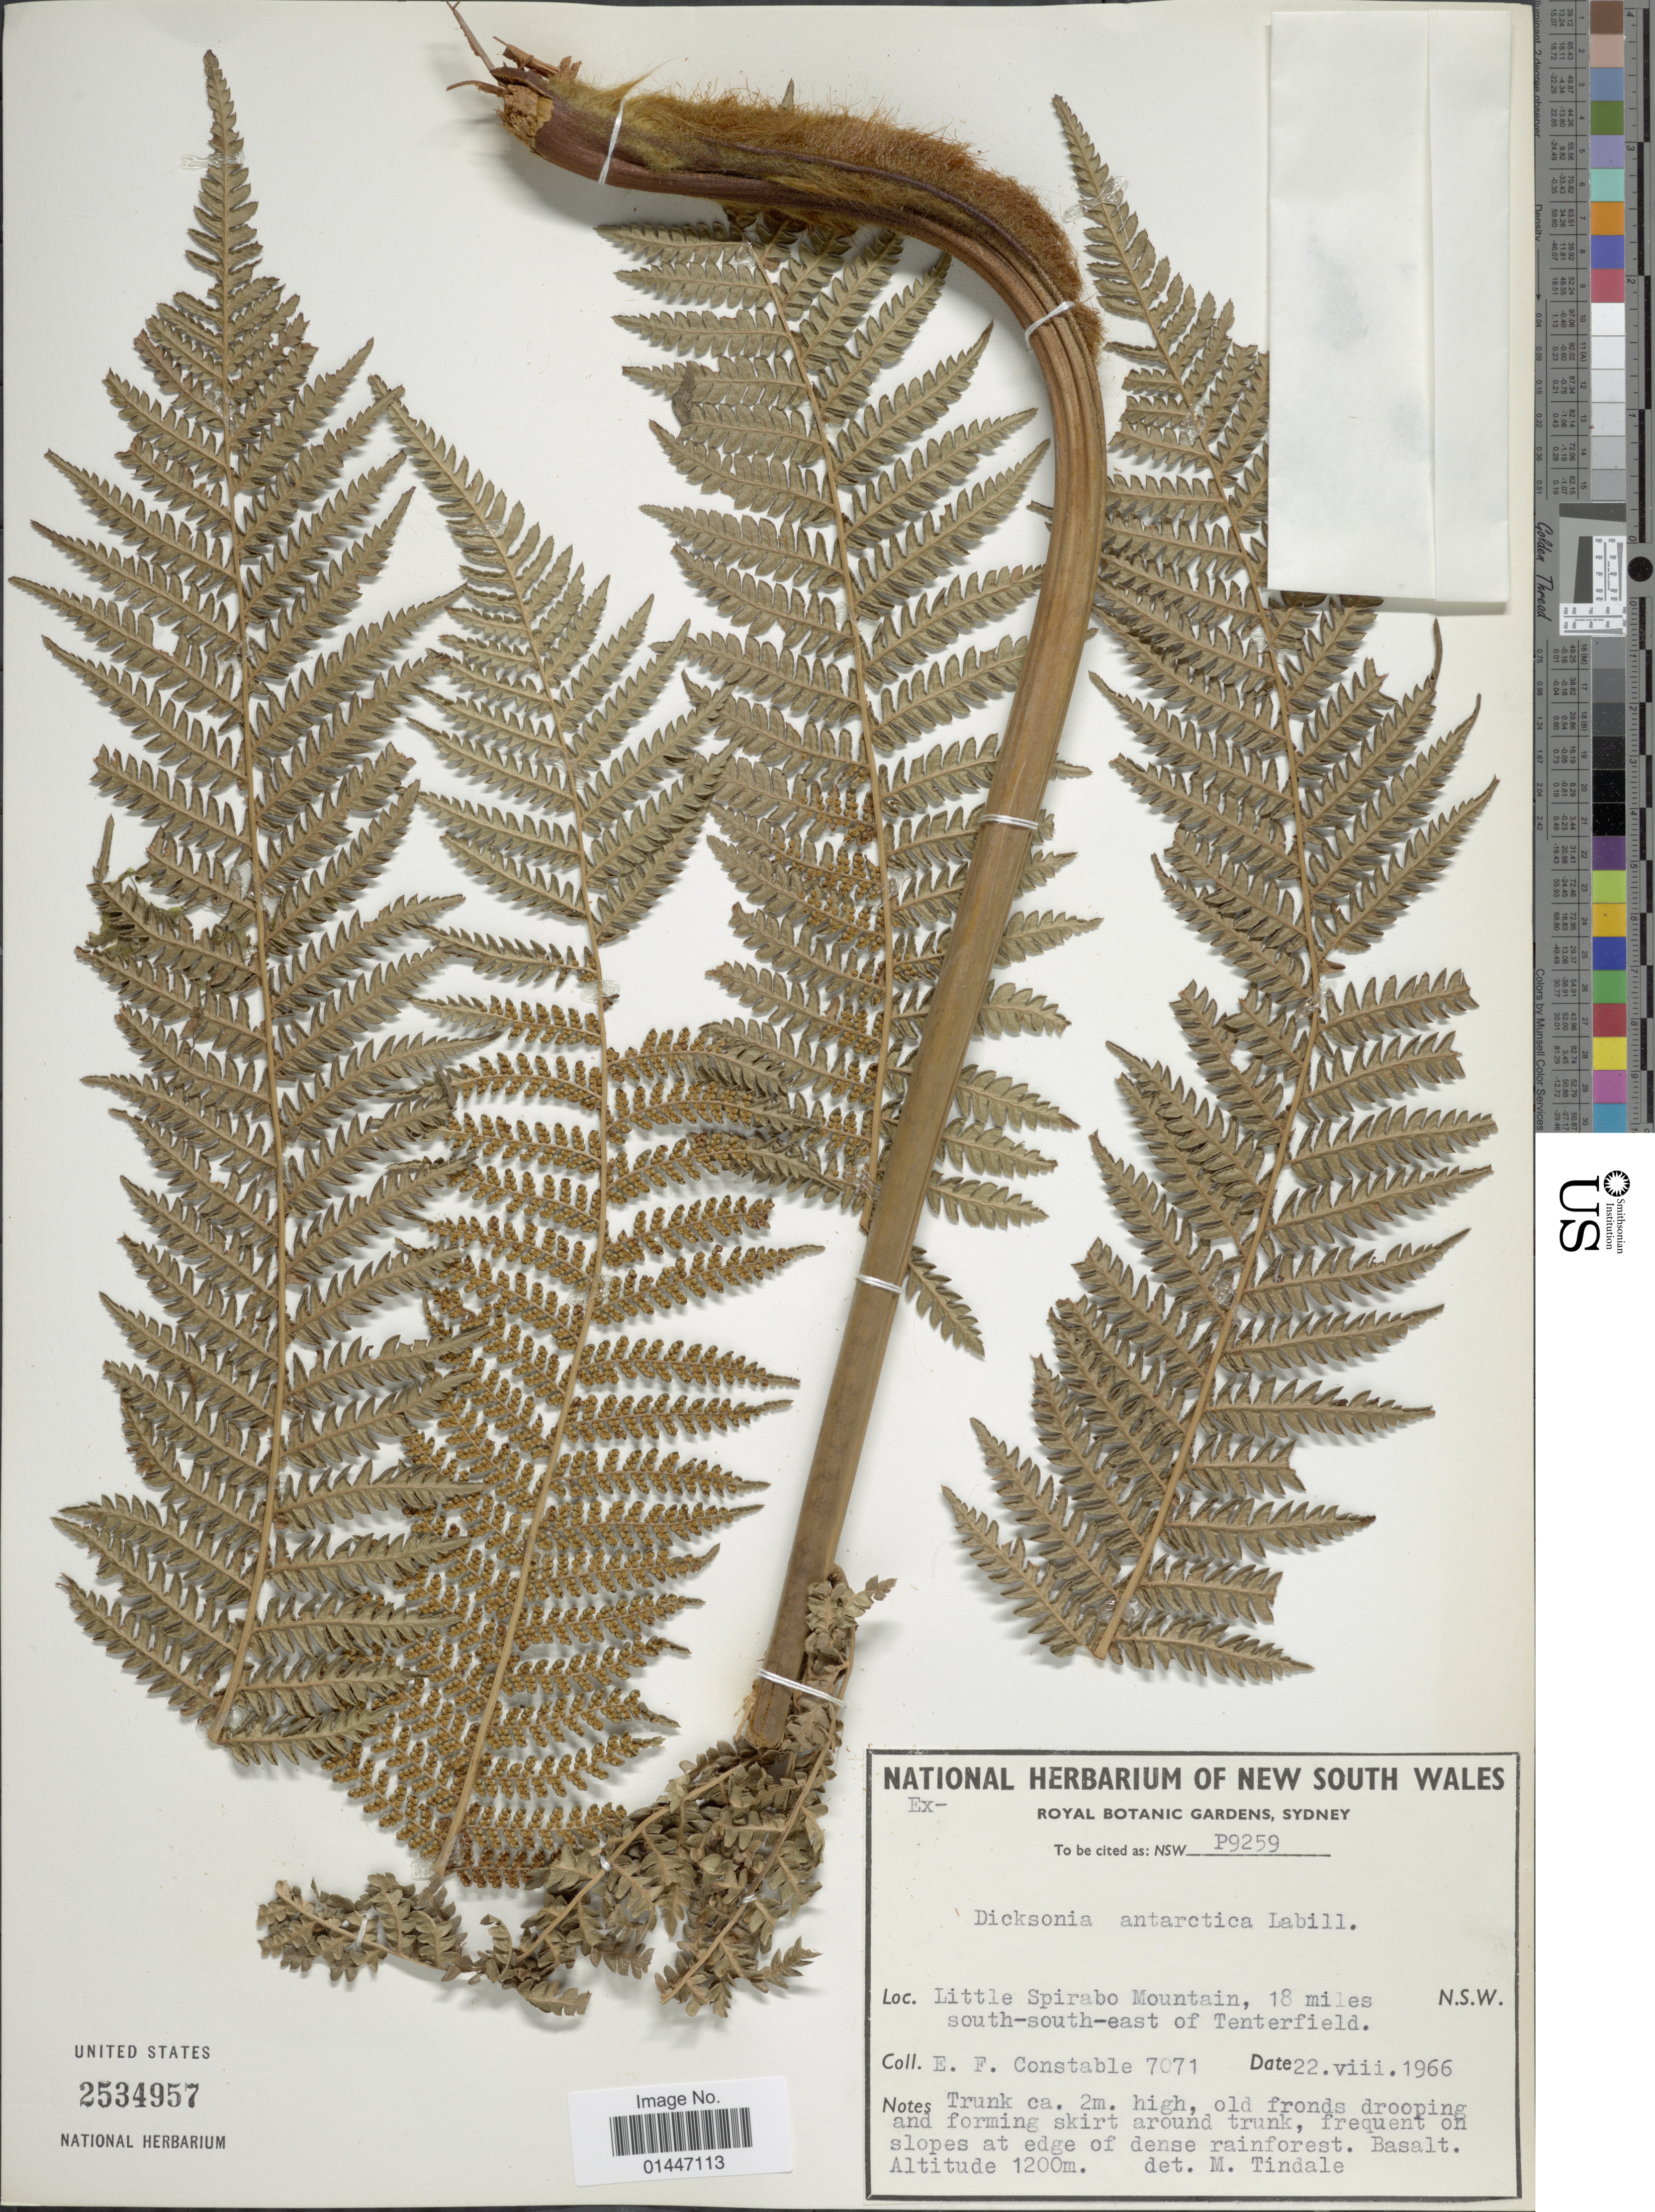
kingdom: Plantae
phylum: Tracheophyta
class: Polypodiopsida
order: Cyatheales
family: Dicksoniaceae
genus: Dicksonia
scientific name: Dicksonia antarctica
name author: Labill.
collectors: E. F. Constable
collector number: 7071/ NSW P9259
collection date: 1966-08-22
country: Australia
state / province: New South Wales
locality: Little Spirabo Mountain, 18 miles south-south-east of Tenterfield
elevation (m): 1200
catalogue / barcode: US 2534957